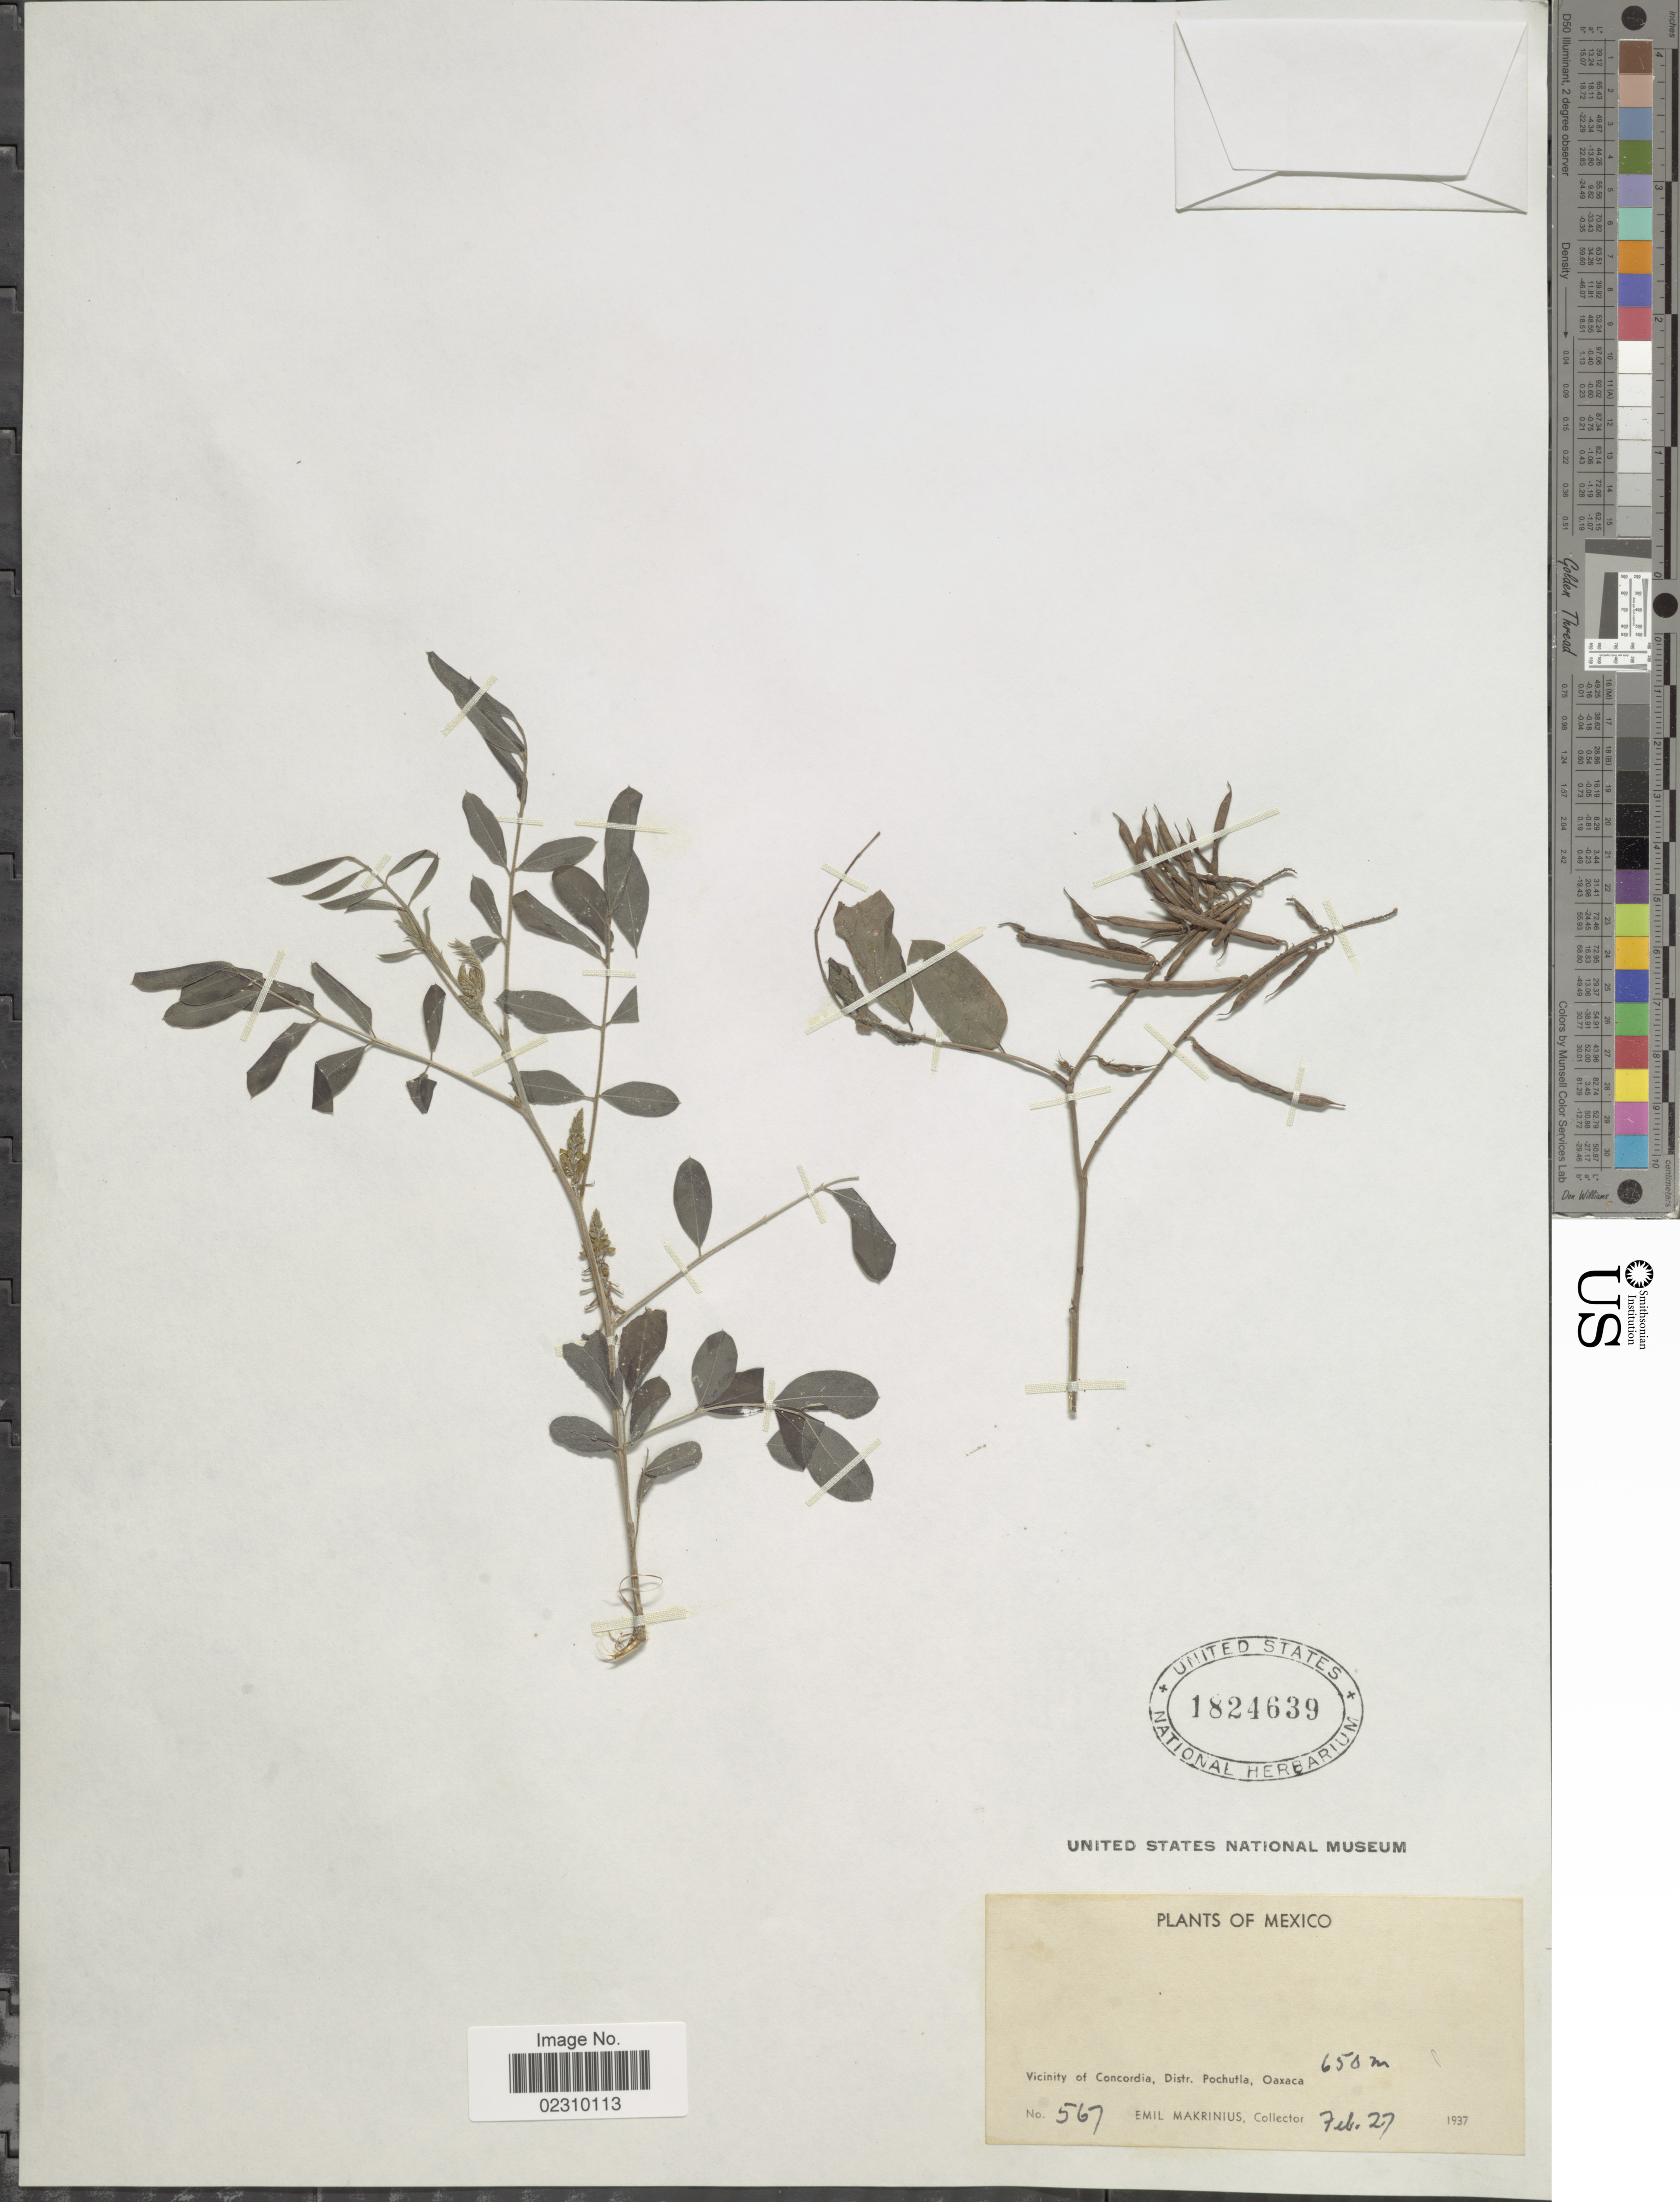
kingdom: Plantae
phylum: Tracheophyta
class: Magnoliopsida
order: Fabales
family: Fabaceae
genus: Indigofera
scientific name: Indigofera sp.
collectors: E. Makrinius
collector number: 567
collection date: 1937-02-27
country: Mexico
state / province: Oaxaca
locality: Vicinity of Concordia, Distr. Pochutla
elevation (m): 650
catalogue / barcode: US 1824639